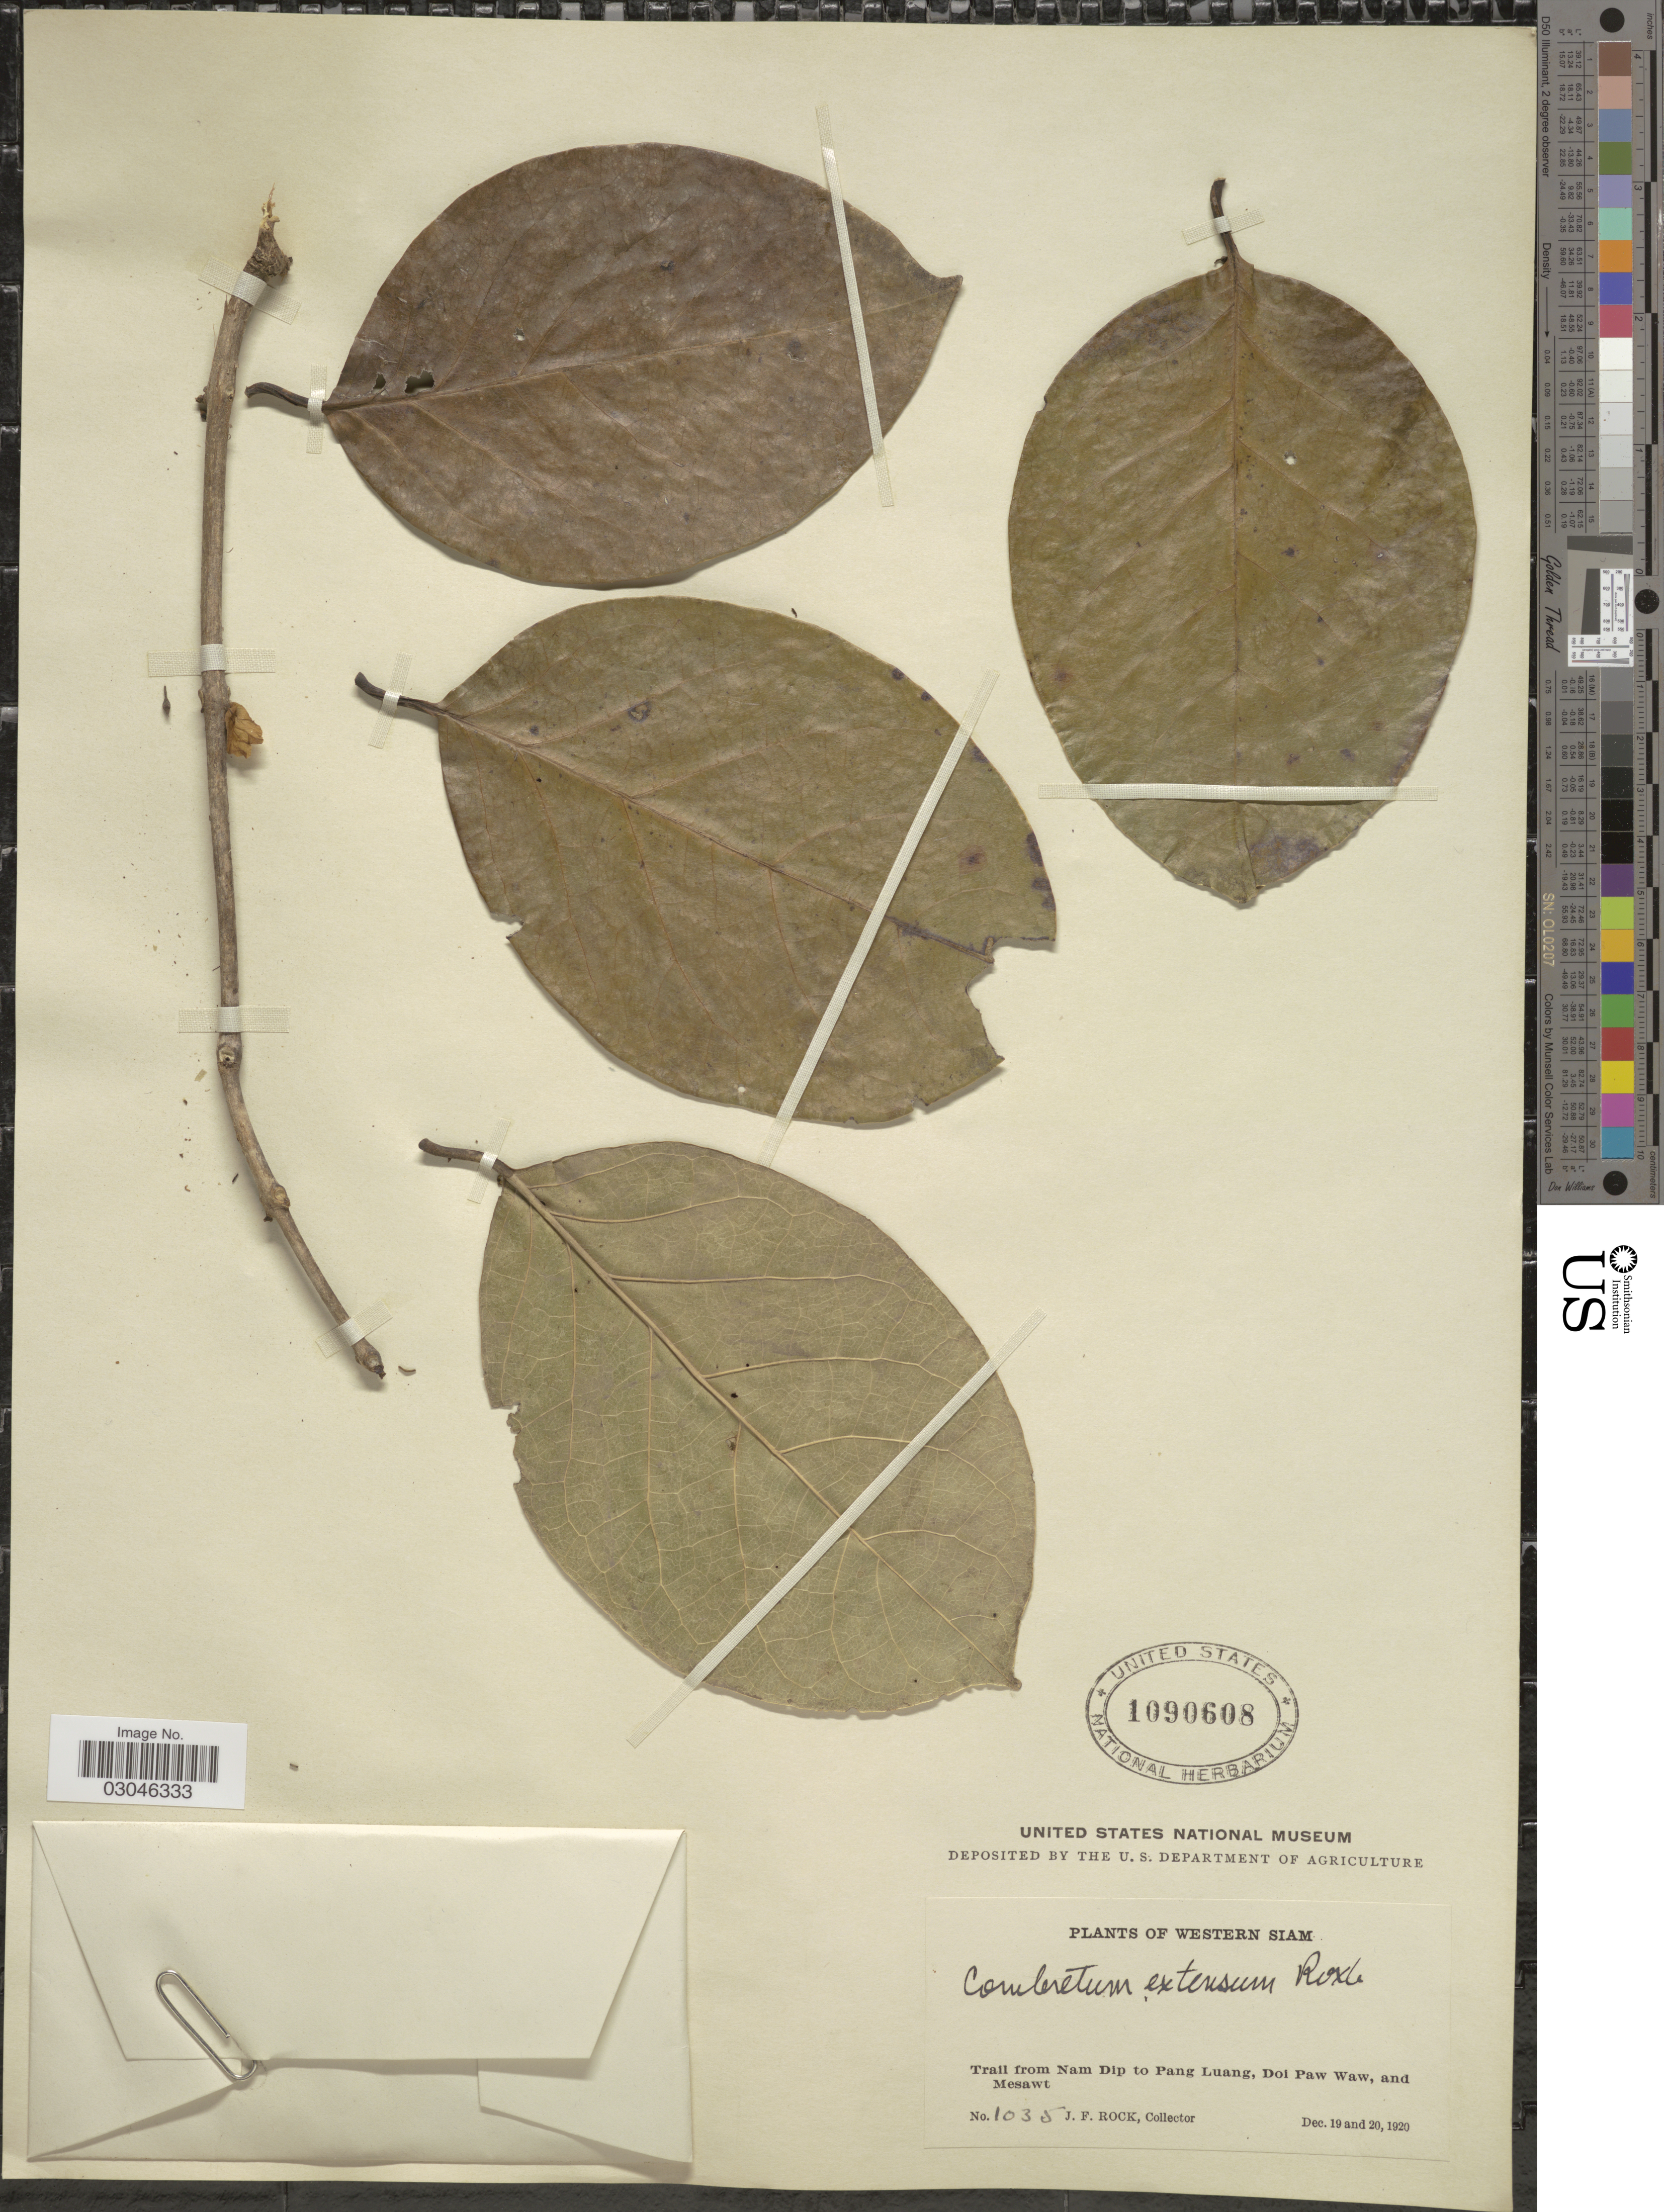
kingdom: Plantae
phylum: Tracheophyta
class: Magnoliopsida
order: Myrtales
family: Combretaceae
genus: Combretum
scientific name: Combretum extensum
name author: Roxb.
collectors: J. Rock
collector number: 1035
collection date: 1920-12-19/1920-12-20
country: Thailand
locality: Western Siam. Trail from Nam Dip to Pang Luang, Doi Paw Waw, and Mesawt.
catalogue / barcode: US 1090608